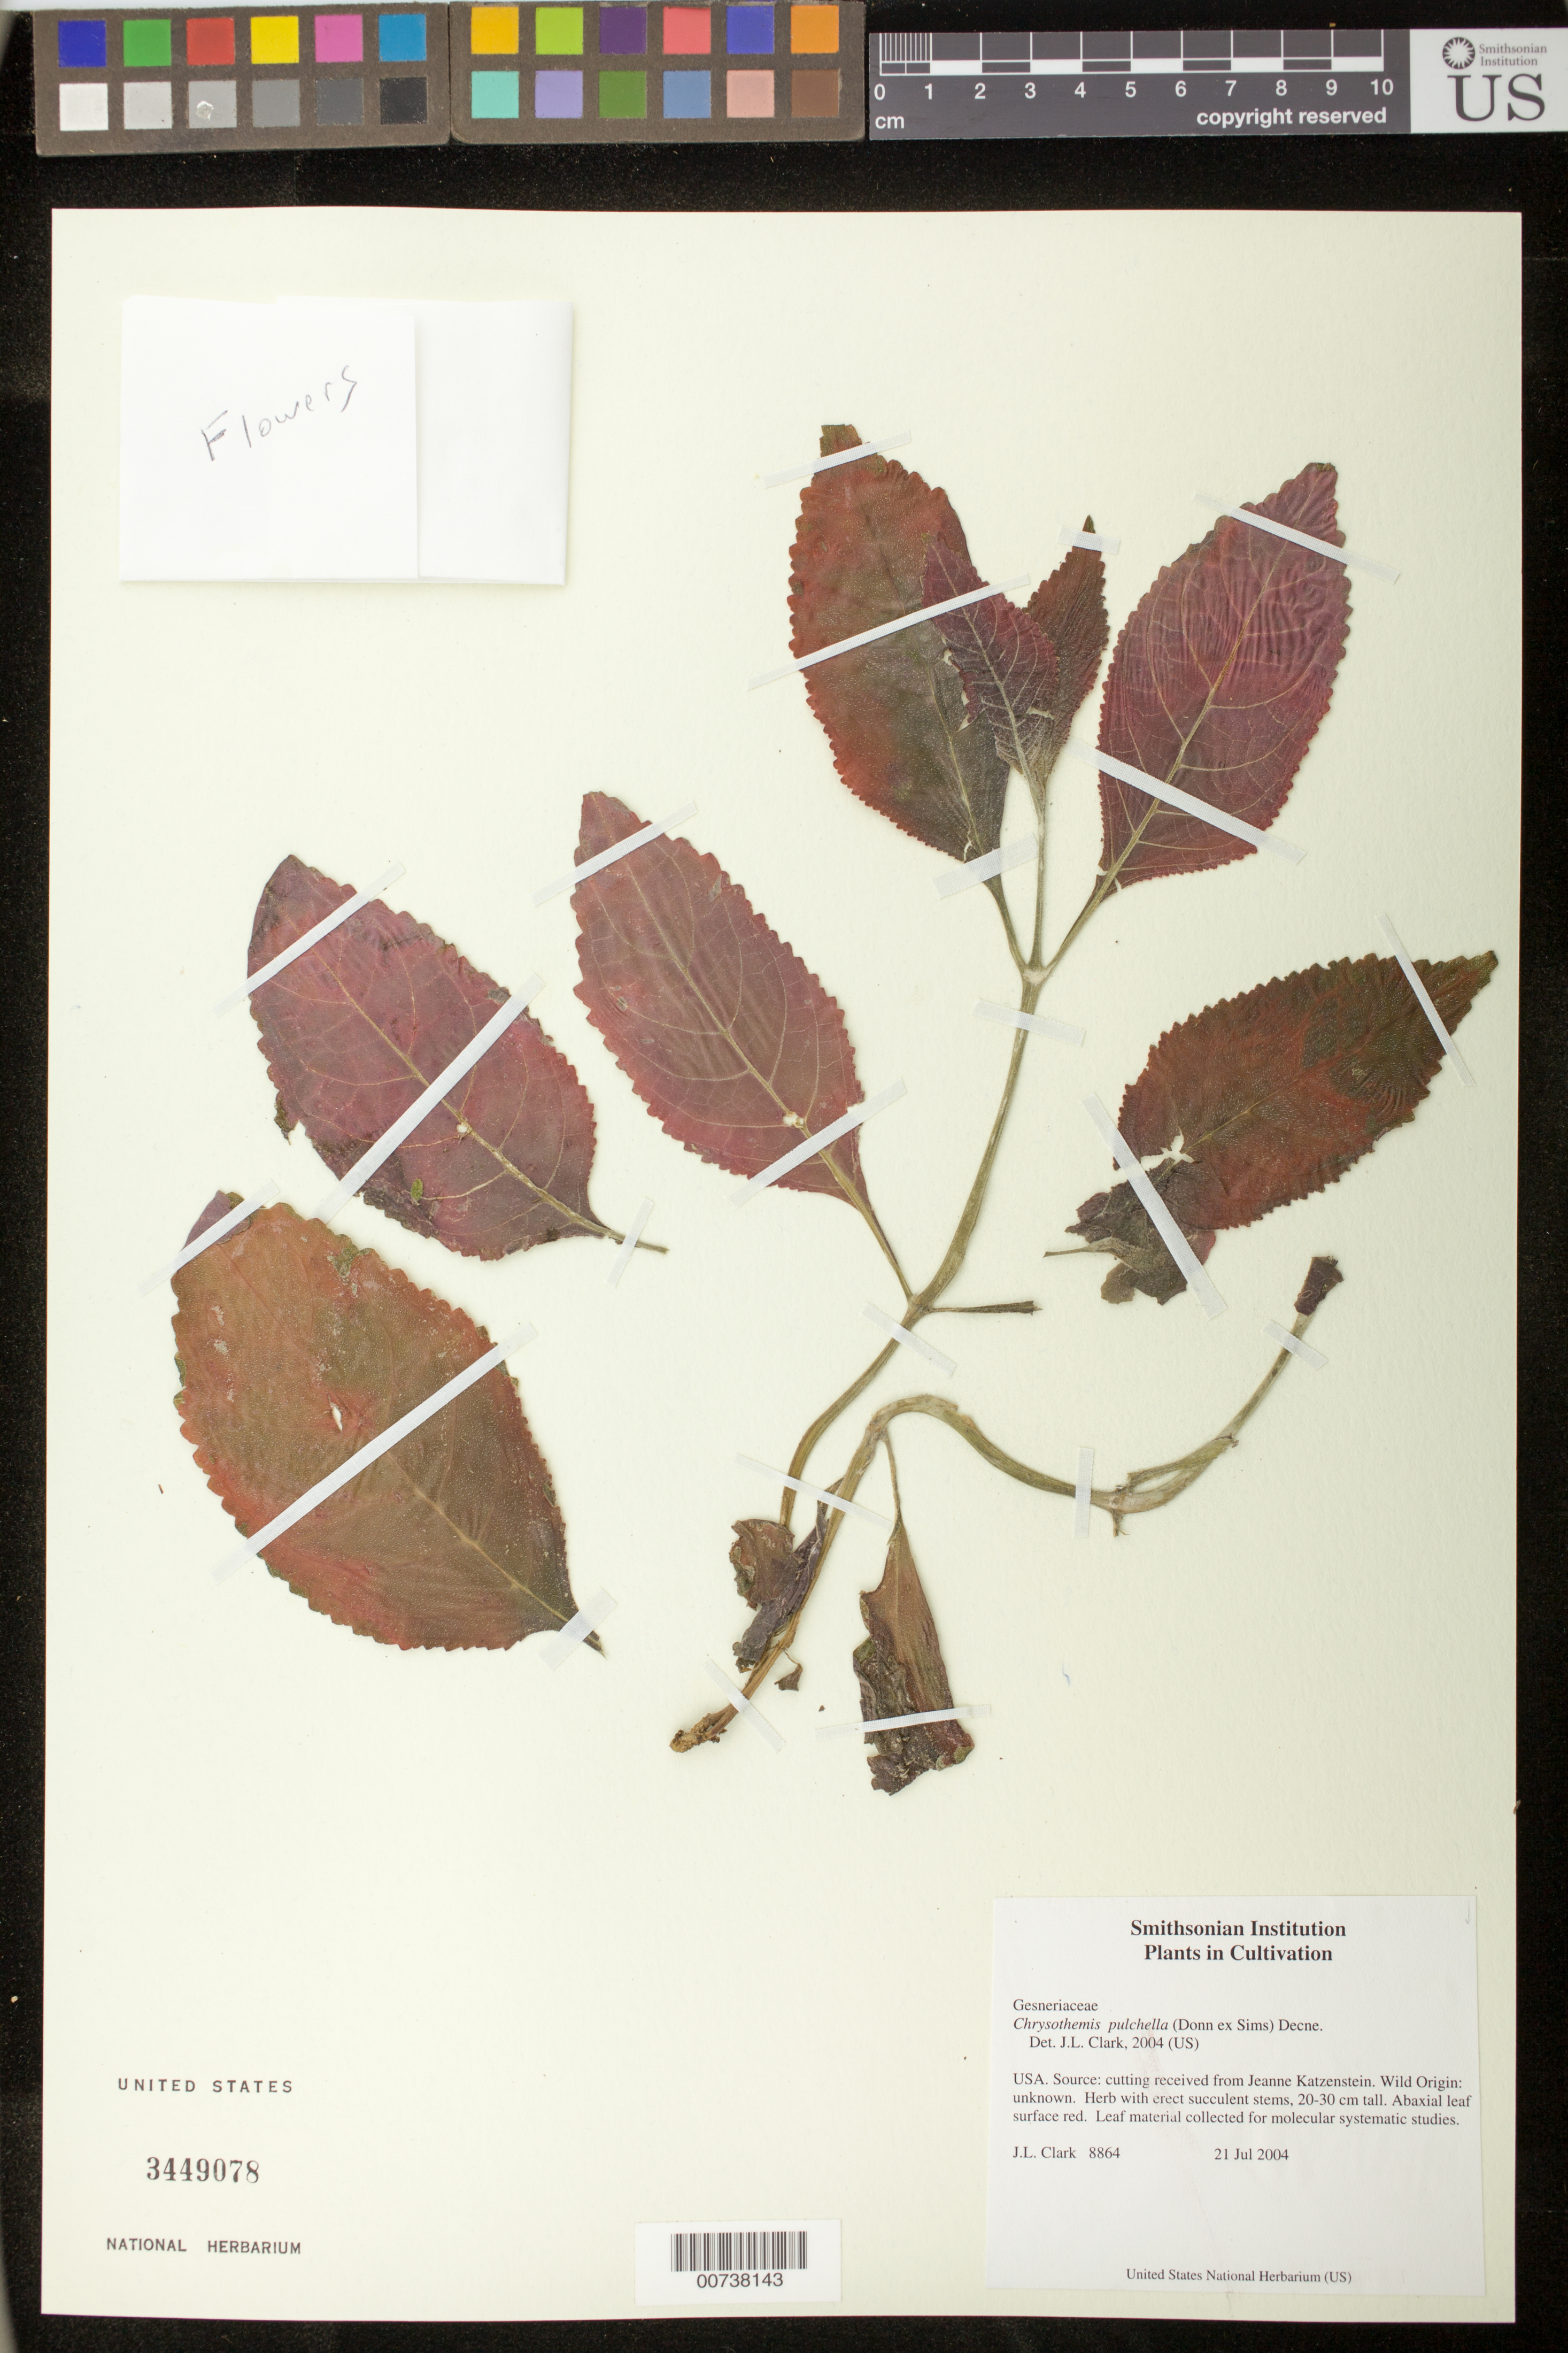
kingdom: Plantae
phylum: Tracheophyta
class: Magnoliopsida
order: Lamiales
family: Gesneriaceae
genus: Chrysothemis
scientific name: Chrysothemis pulchella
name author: (Donn ex Sims) Decne.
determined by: Clark, J. L., (SEL), The Marie Selby Botanical Garden (UNITED STATES)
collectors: J. L. Clark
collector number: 8864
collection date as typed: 21 Jul 2004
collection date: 2004-07-21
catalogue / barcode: US 3449078